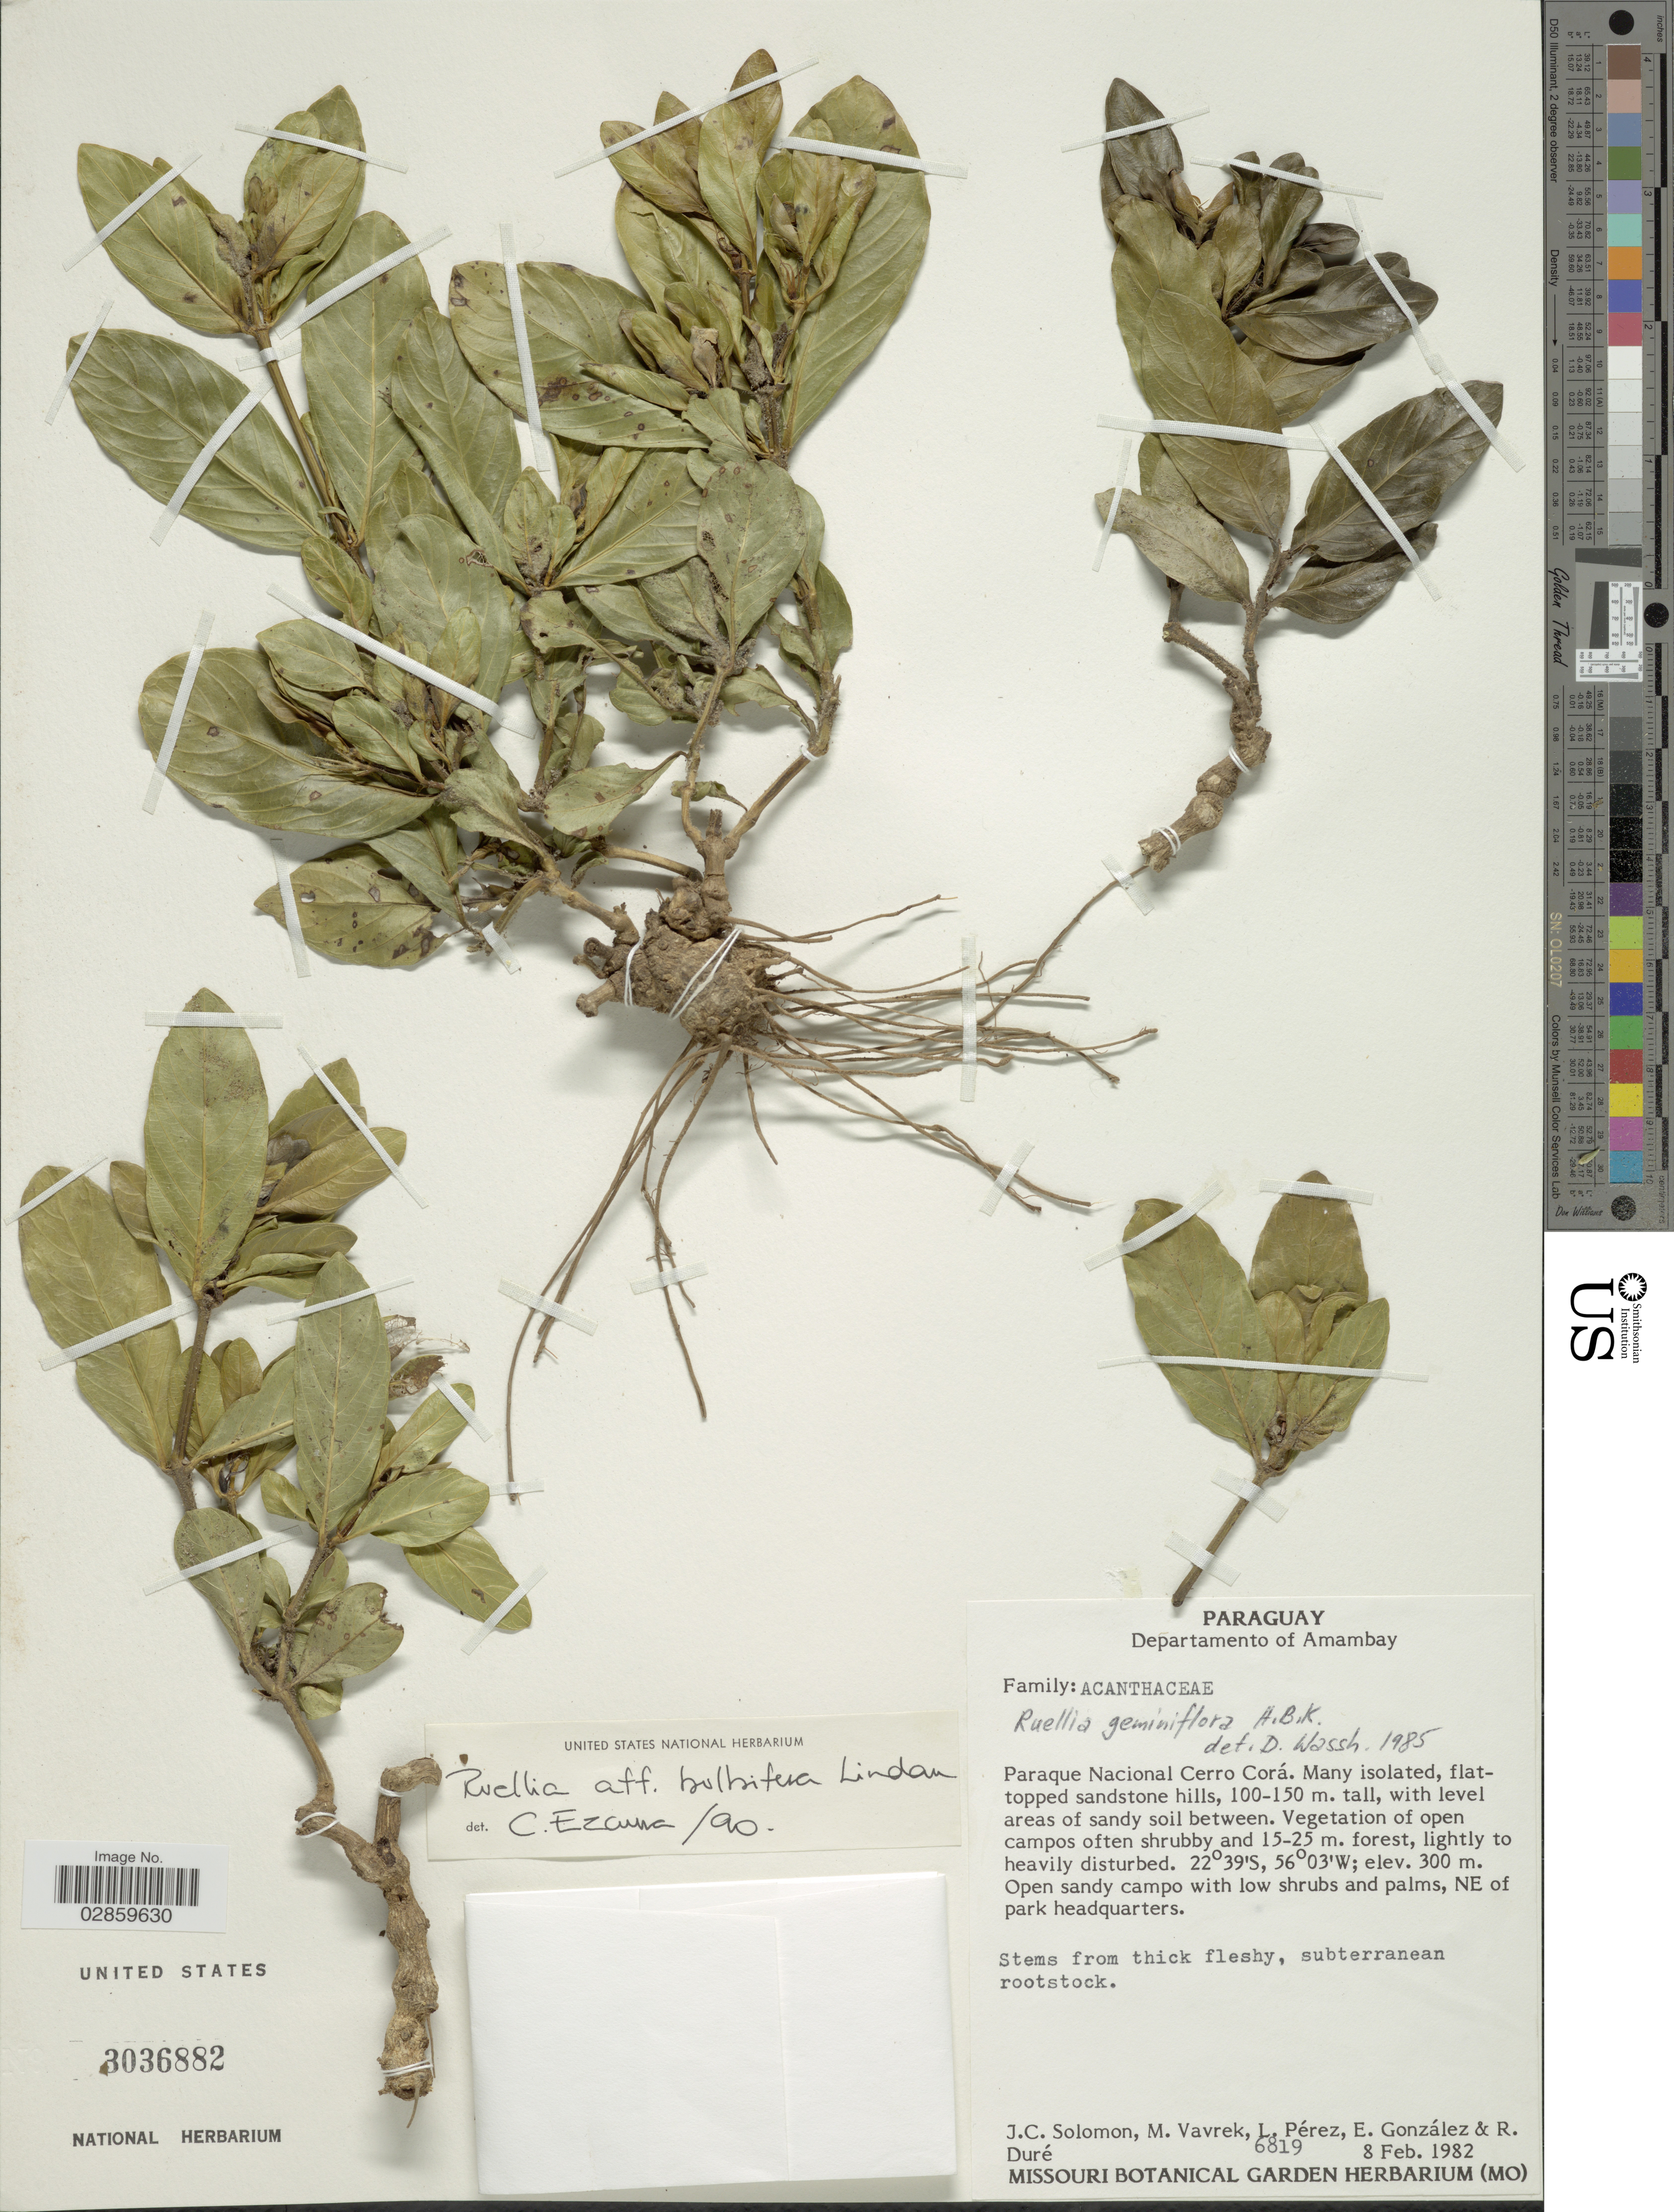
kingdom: Plantae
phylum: Tracheophyta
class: Magnoliopsida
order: Lamiales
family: Acanthaceae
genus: Ruellia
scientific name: Ruellia bulbifera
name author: Lindau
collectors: J. C. Solomon, M. Vavrek, L. Pérez, E. González & R. Duré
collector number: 6819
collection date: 1982-02-08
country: Paraguay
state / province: Amambay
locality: Departamento of Amambay. Paraque Nacional Cerro Corá. Open sandy campo with low shrubs and palms, NE of park headquarters.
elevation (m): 300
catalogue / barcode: US 3036882